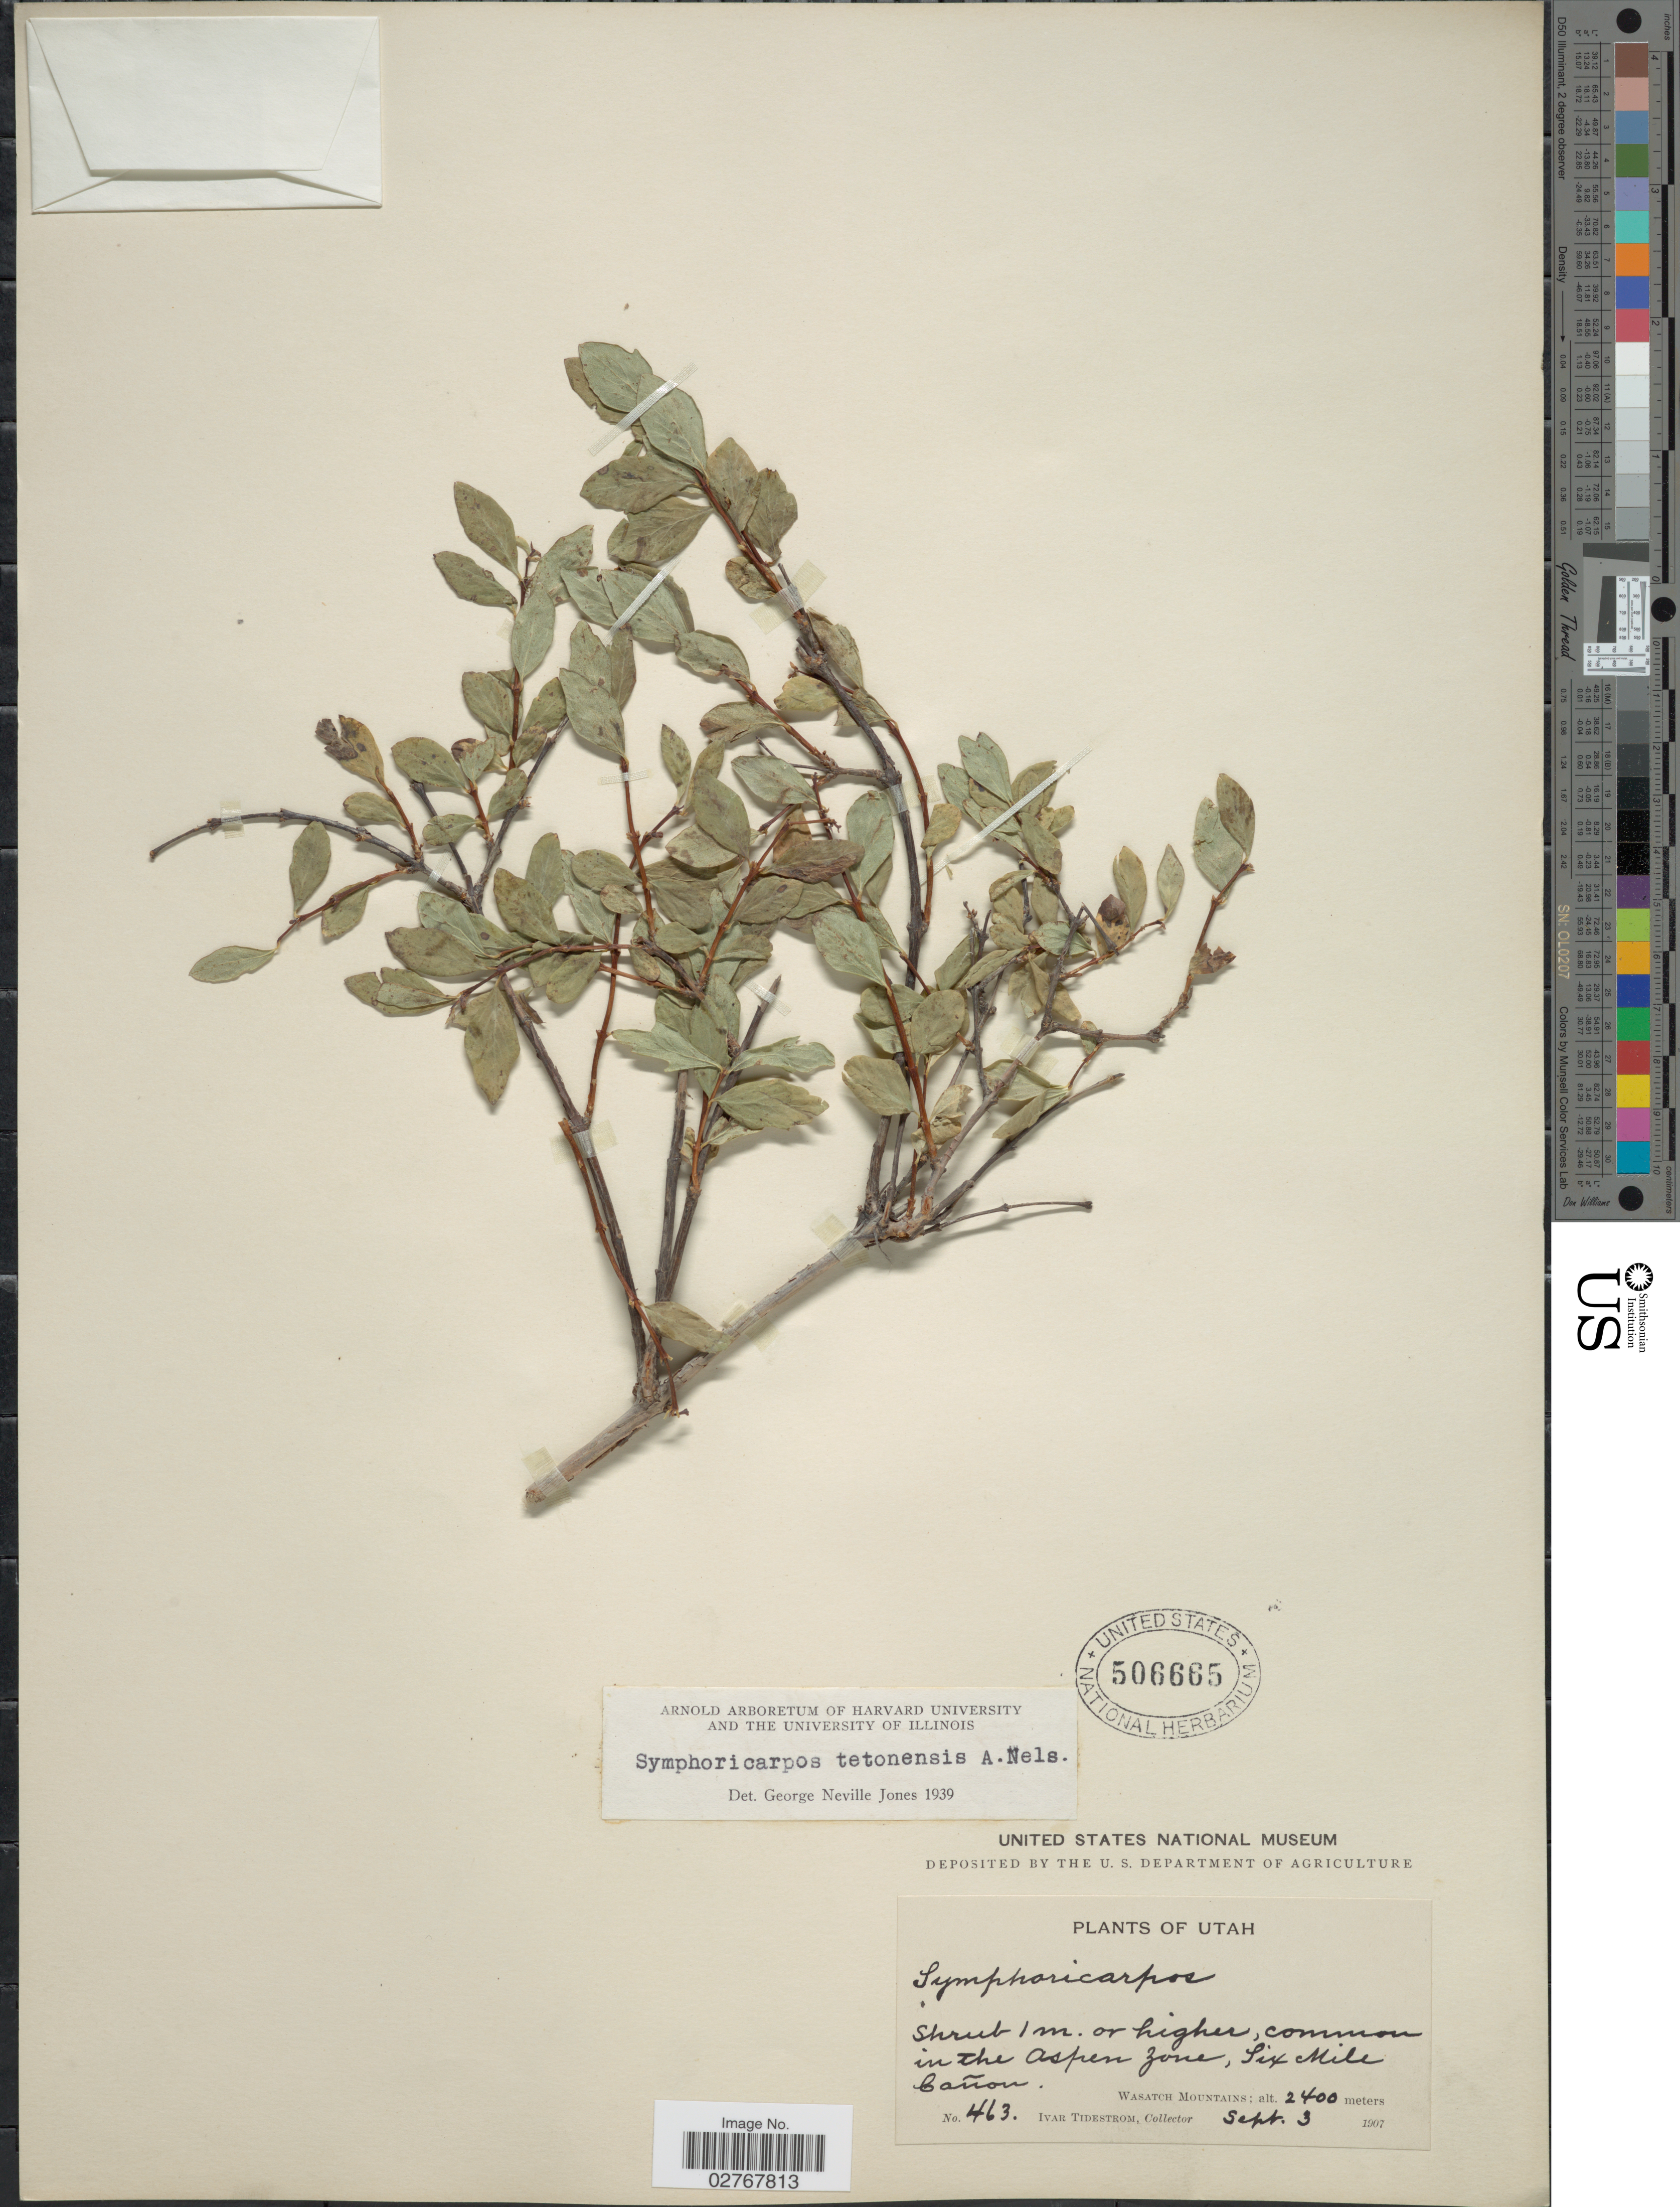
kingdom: Plantae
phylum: Tracheophyta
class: Magnoliopsida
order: Dipsacales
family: Caprifoliaceae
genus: Symphoricarpos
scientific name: Symphoricarpos tetonensis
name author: A. Nelson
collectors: I. F. Tidestrom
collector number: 463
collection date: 1907-09-03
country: United States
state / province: Utah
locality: Common in the Aspen Zone, Six Mile Cañon, Wasatch Mountains.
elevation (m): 2400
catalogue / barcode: US 506665